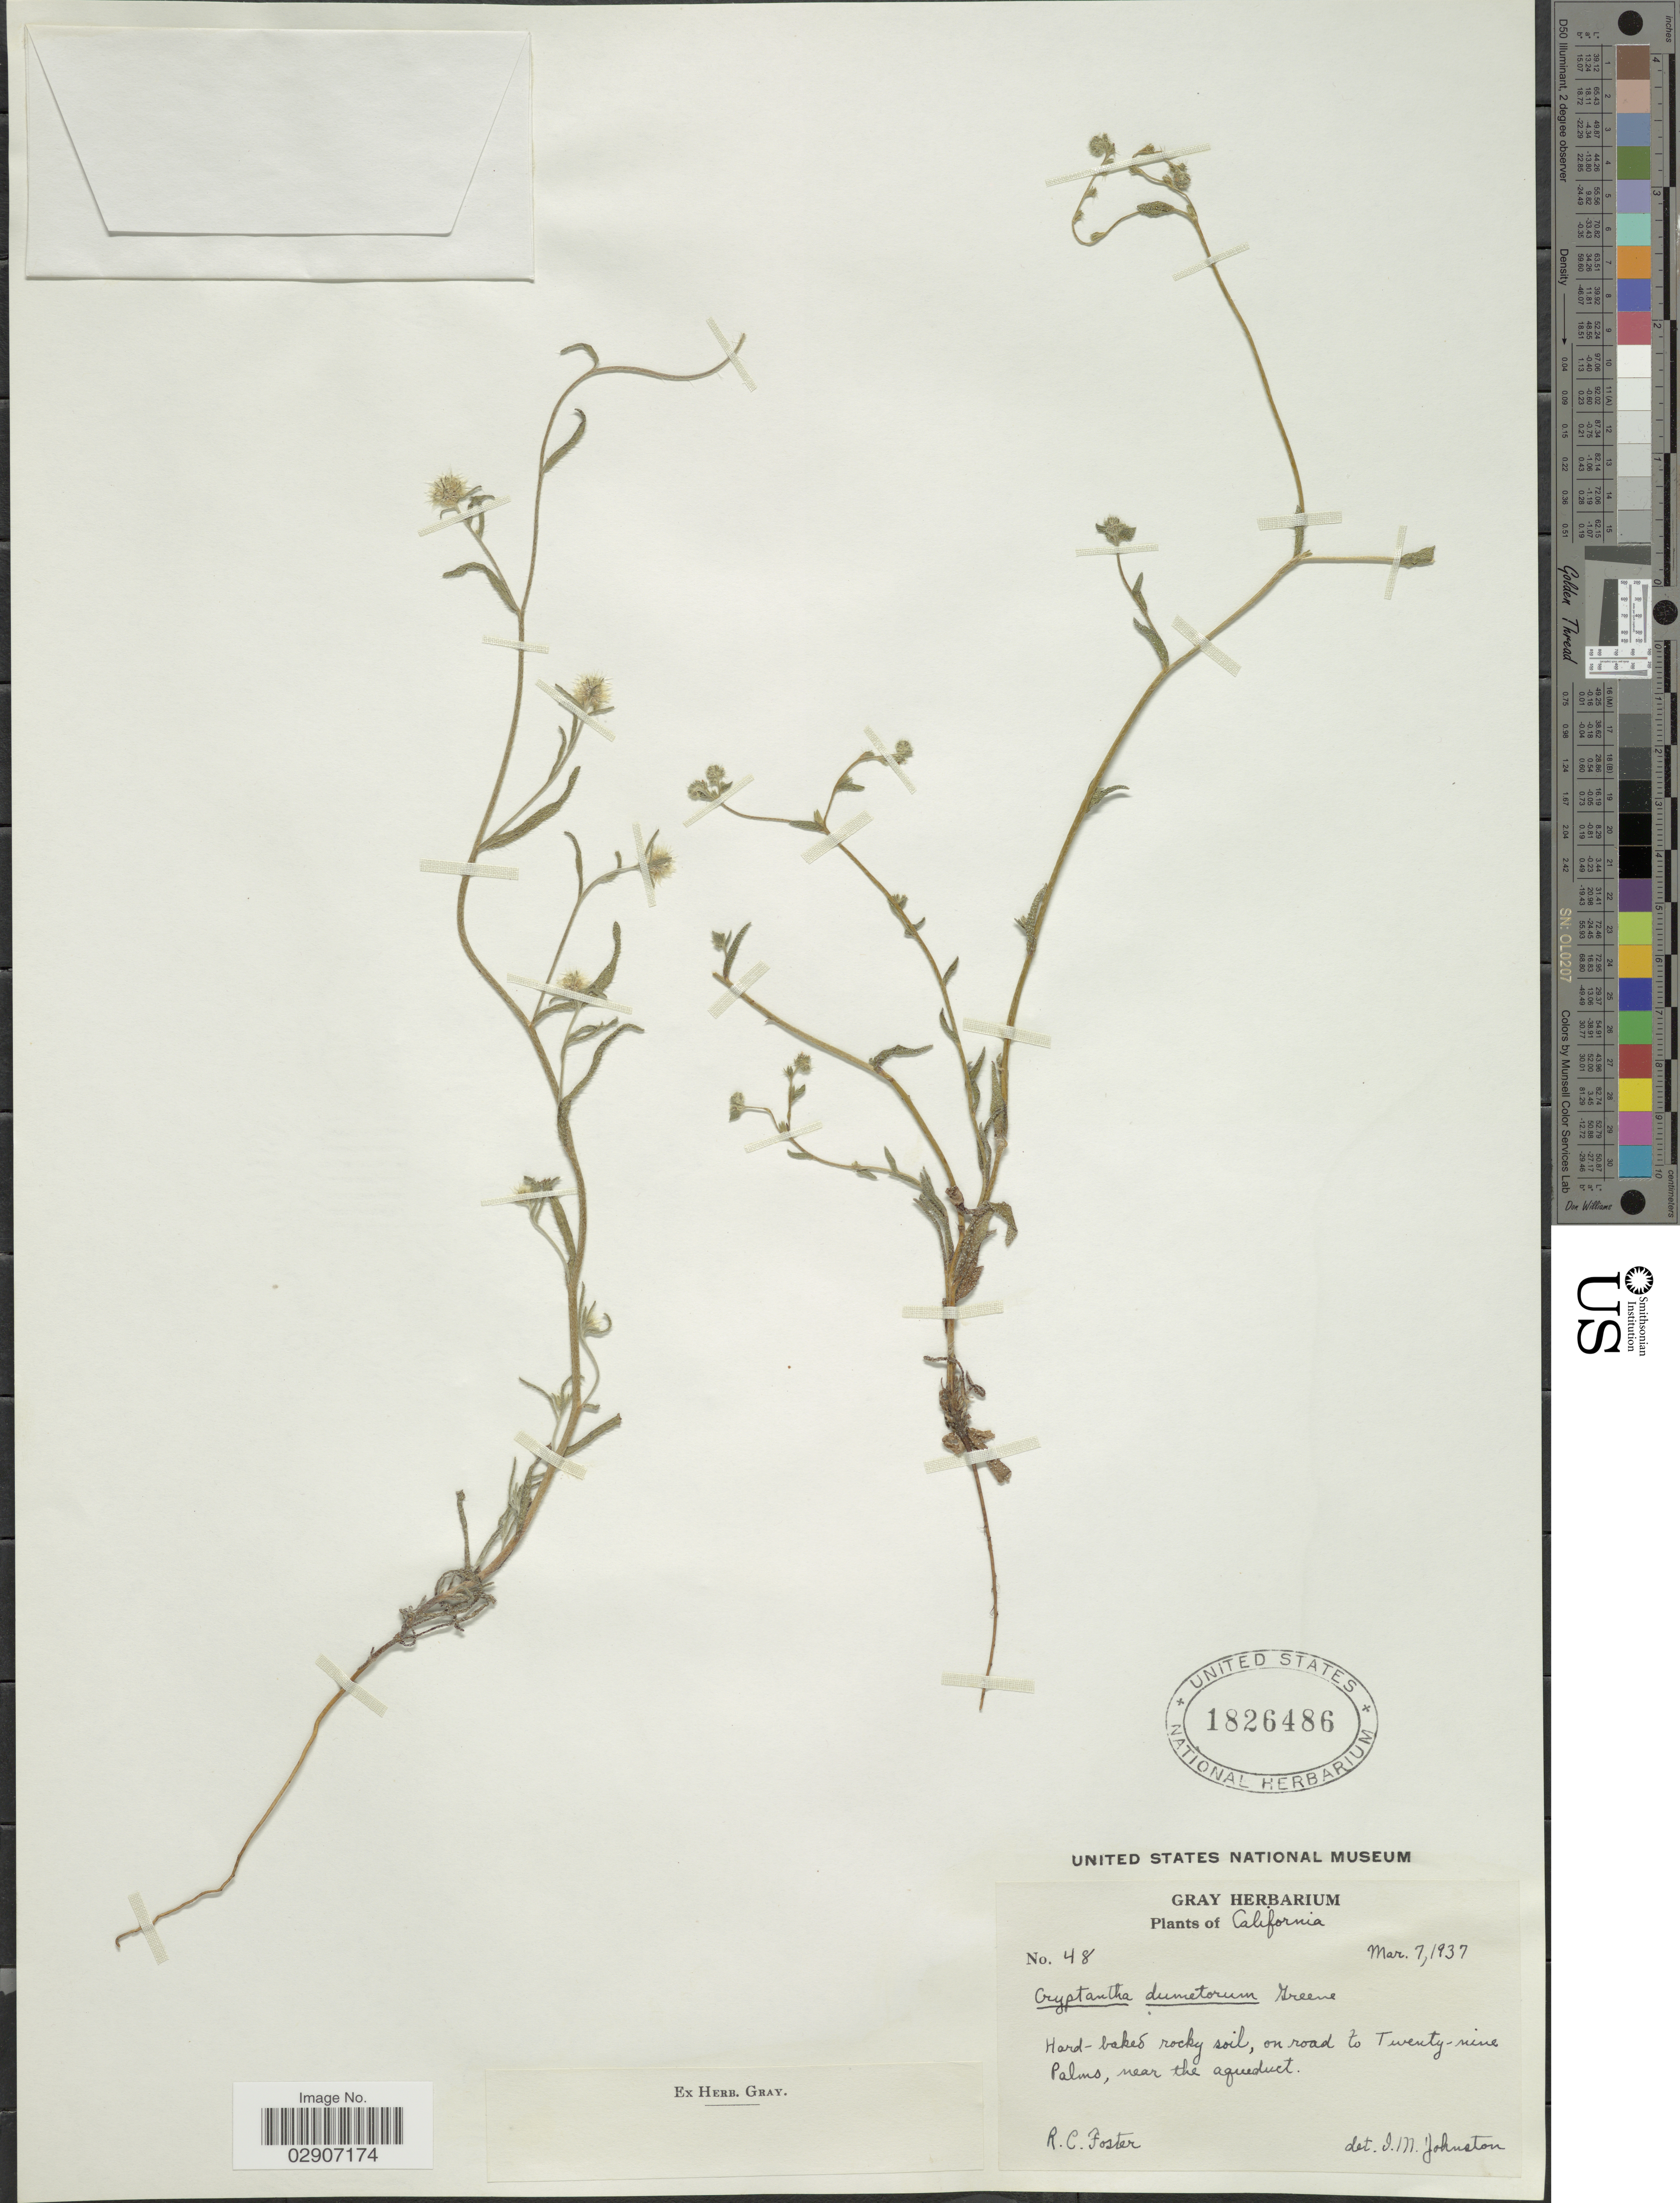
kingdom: Plantae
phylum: Tracheophyta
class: Magnoliopsida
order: Boraginales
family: Boraginaceae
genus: Cryptantha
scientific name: Cryptantha dumetorum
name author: (S.W. Greene ex A. Gray) S.W. Greene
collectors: R. C. Foster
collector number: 48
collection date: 1937-03-07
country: United States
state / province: California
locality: On road to Twenty-nine Palms, near the aguaduct.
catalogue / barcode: US 1826486